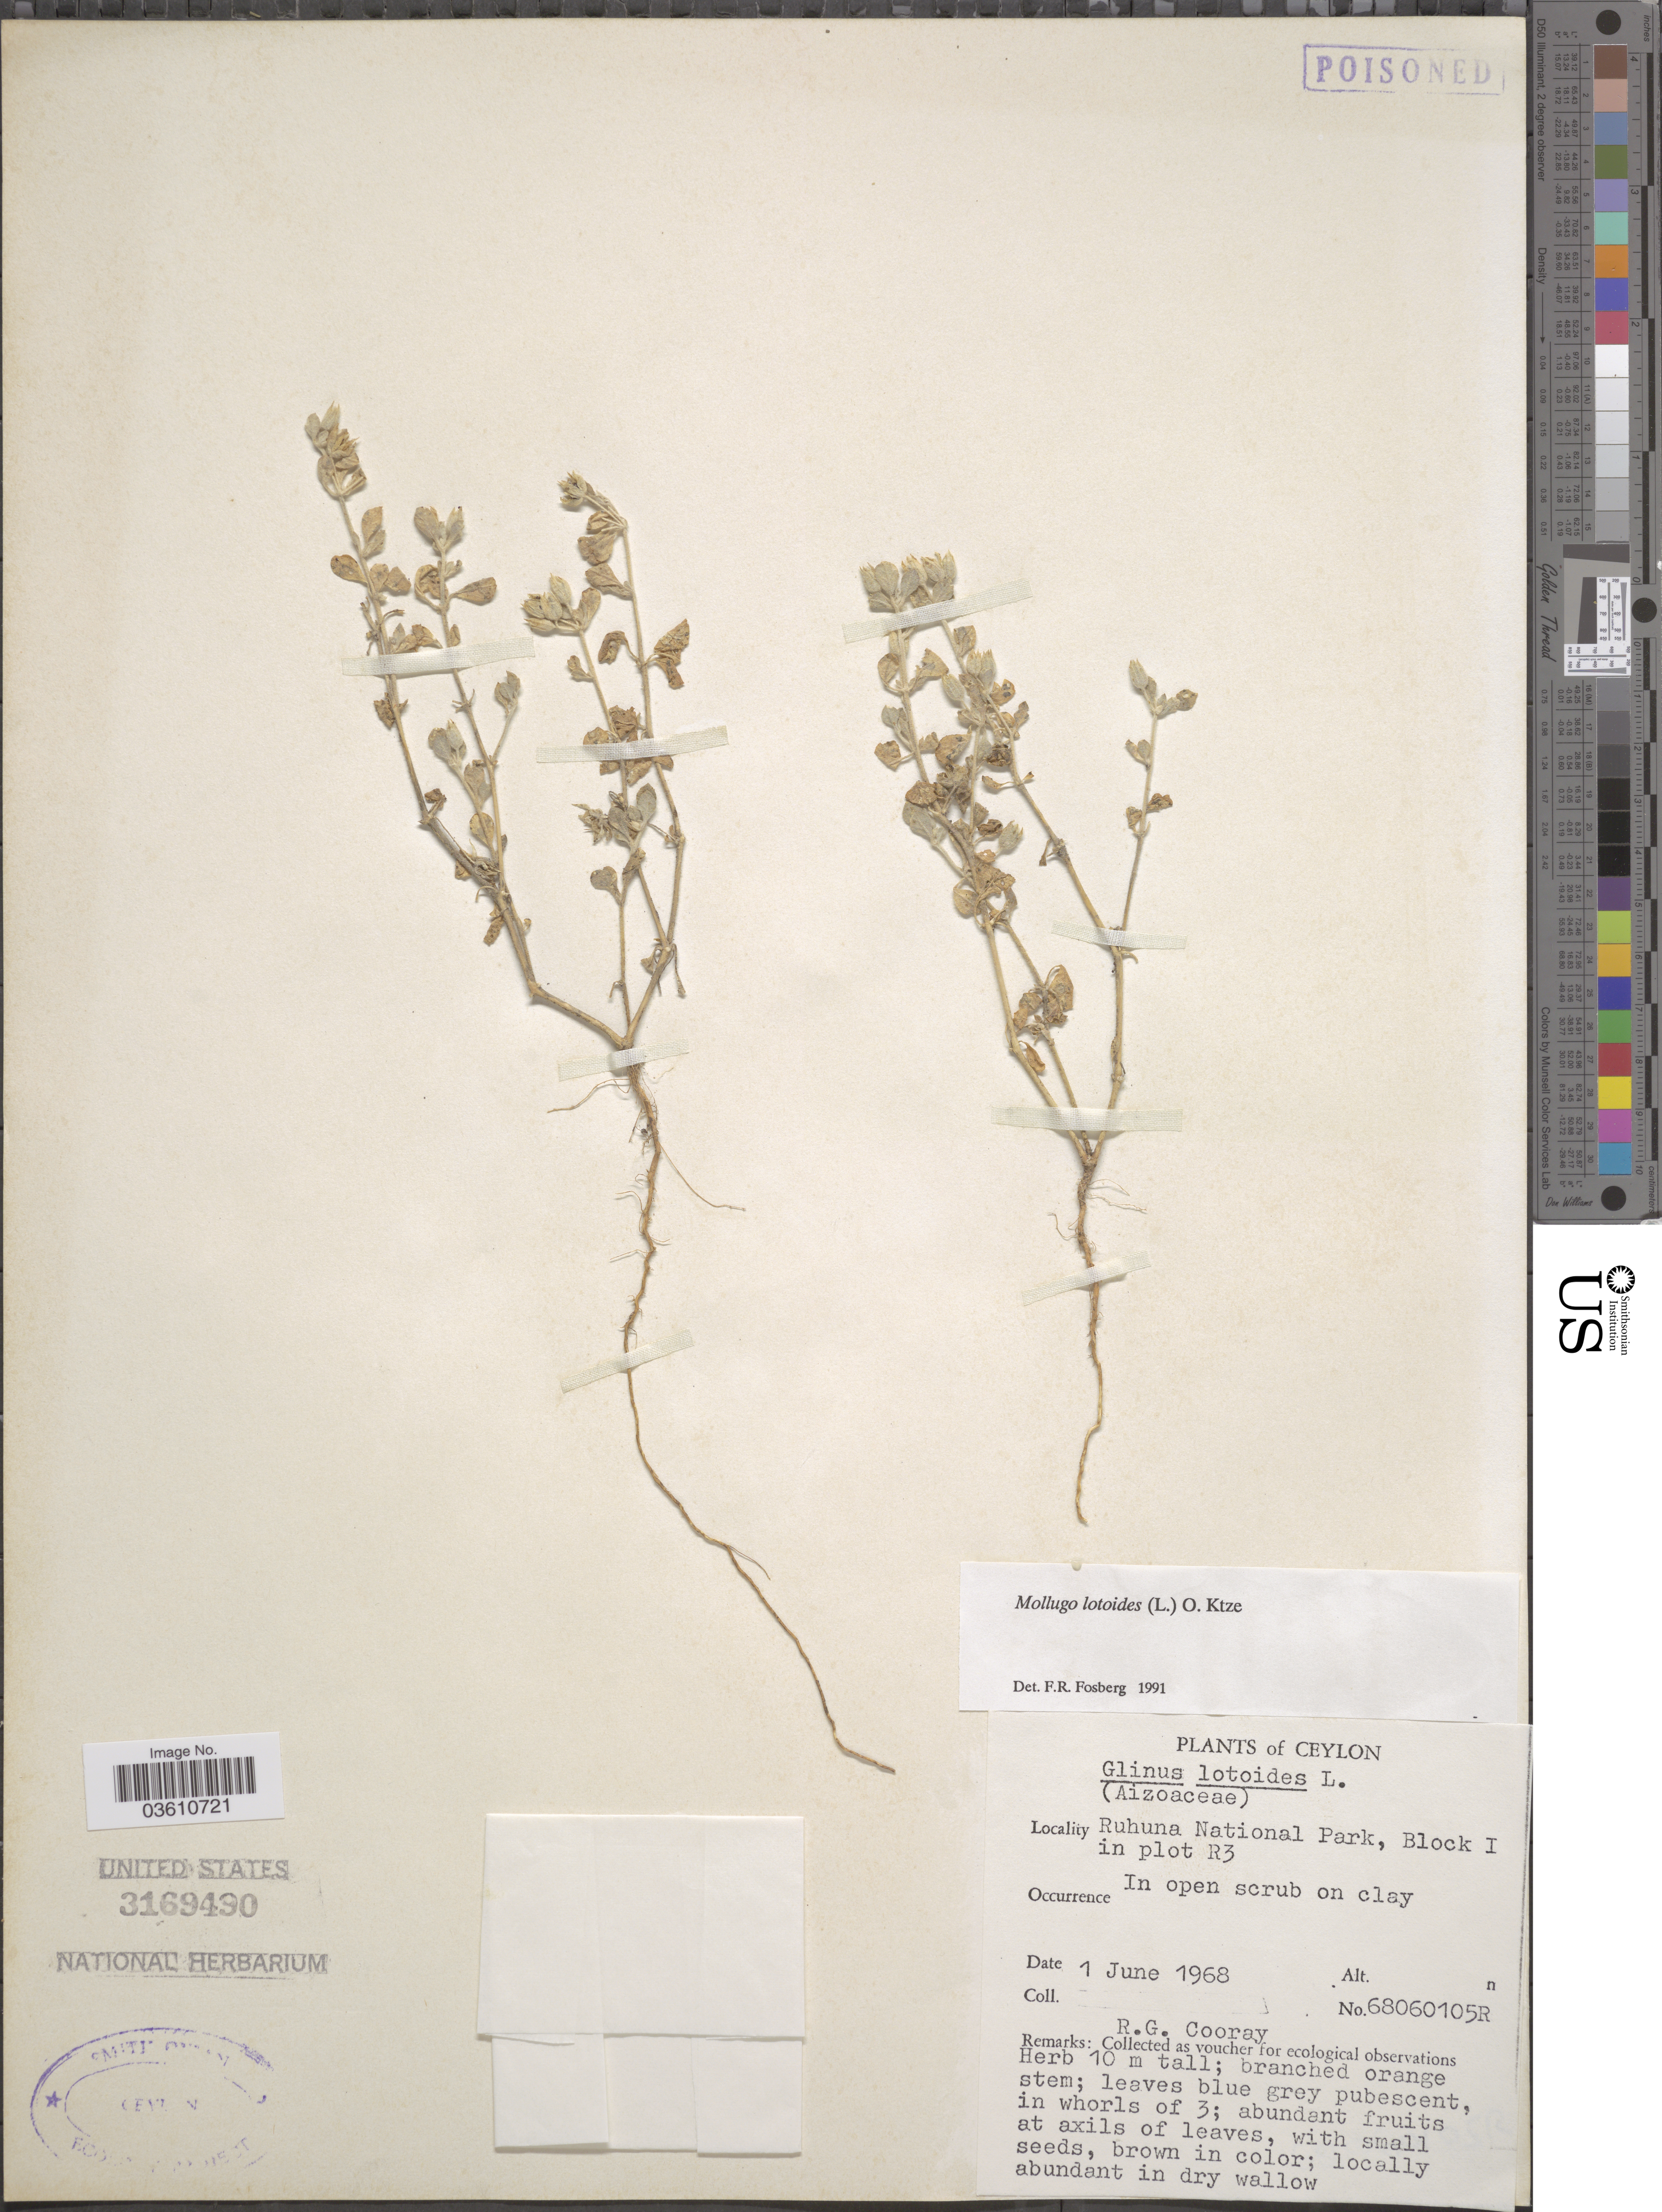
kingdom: Plantae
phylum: Tracheophyta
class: Magnoliopsida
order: Caryophyllales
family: Molluginaceae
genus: Glinus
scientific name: Glinus lotoides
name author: L.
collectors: R. Cooray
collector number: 68060105R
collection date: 1968-06-01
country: Sri Lanka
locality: Ceylon. Ruhuna National Park, Block I in plot R3.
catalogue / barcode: US 3169490